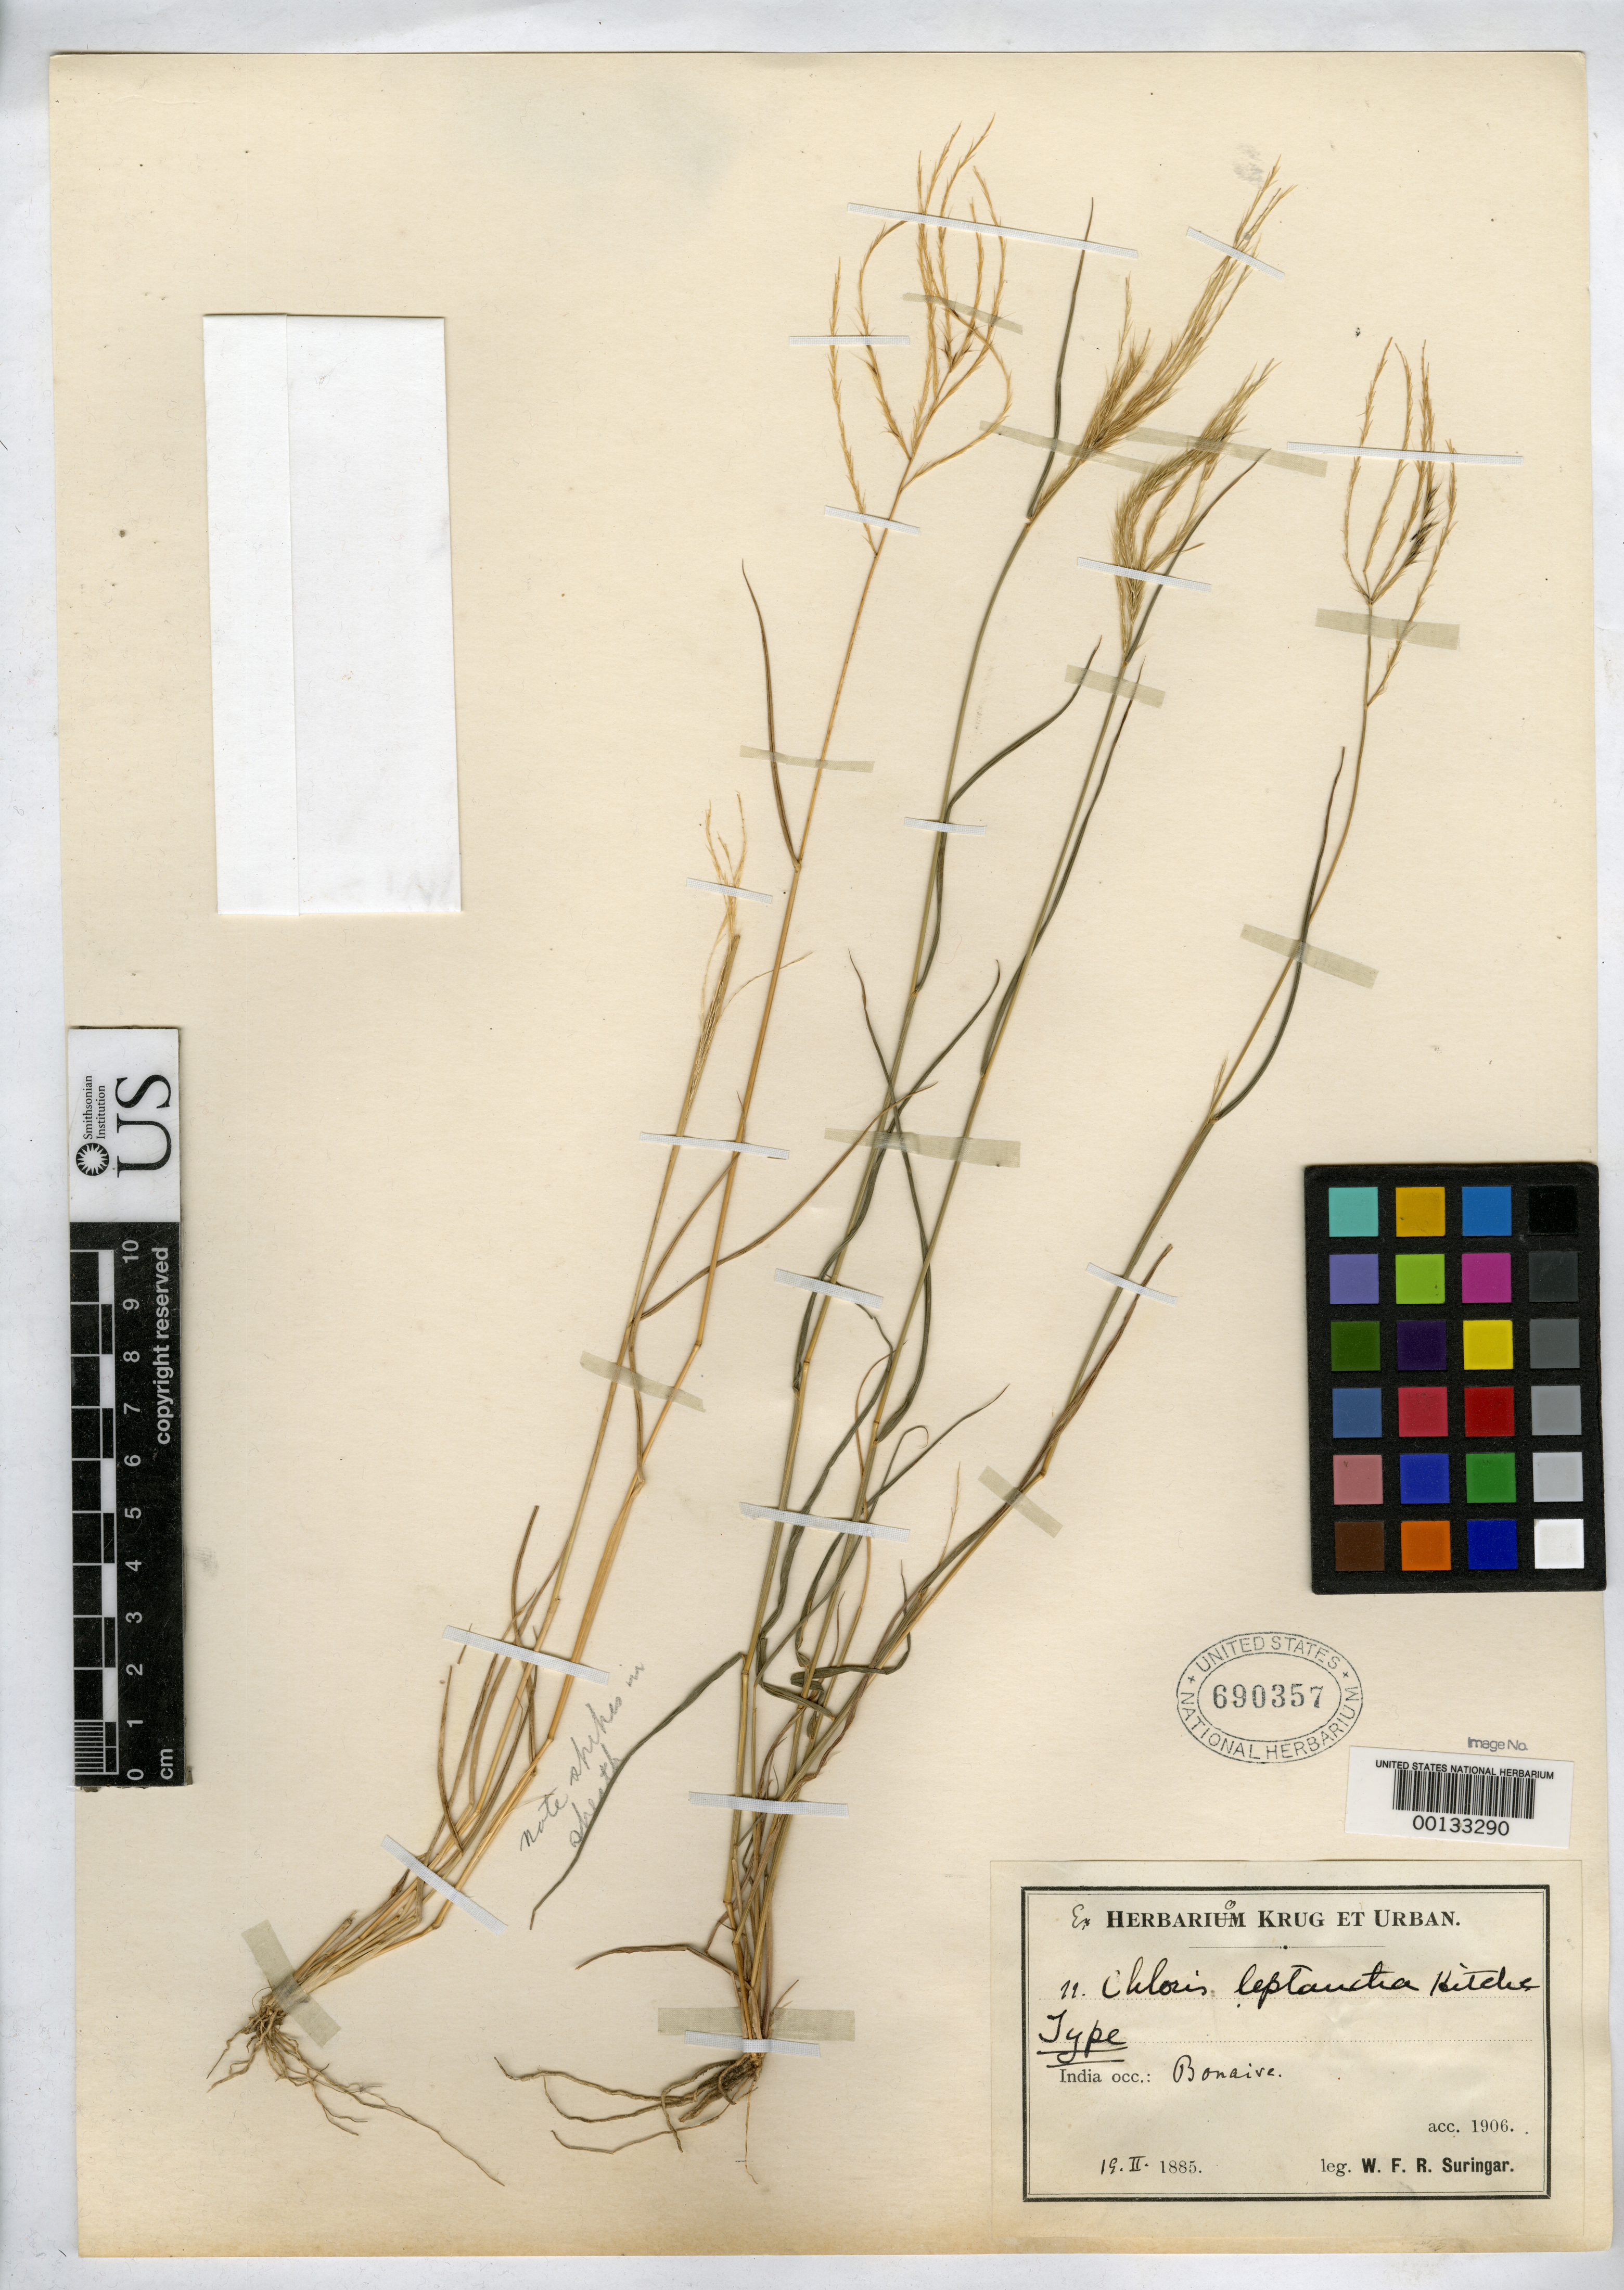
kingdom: Plantae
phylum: Tracheophyta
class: Liliopsida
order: Poales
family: Poaceae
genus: Chloris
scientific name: Chloris leptantha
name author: Hitchc. in Urb.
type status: Holotype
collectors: W. F. Suringar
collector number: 19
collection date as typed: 19 Feb 1885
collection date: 1885-02-19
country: Netherlands Antilles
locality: Islands near Bonaire Island.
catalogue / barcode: US 690357